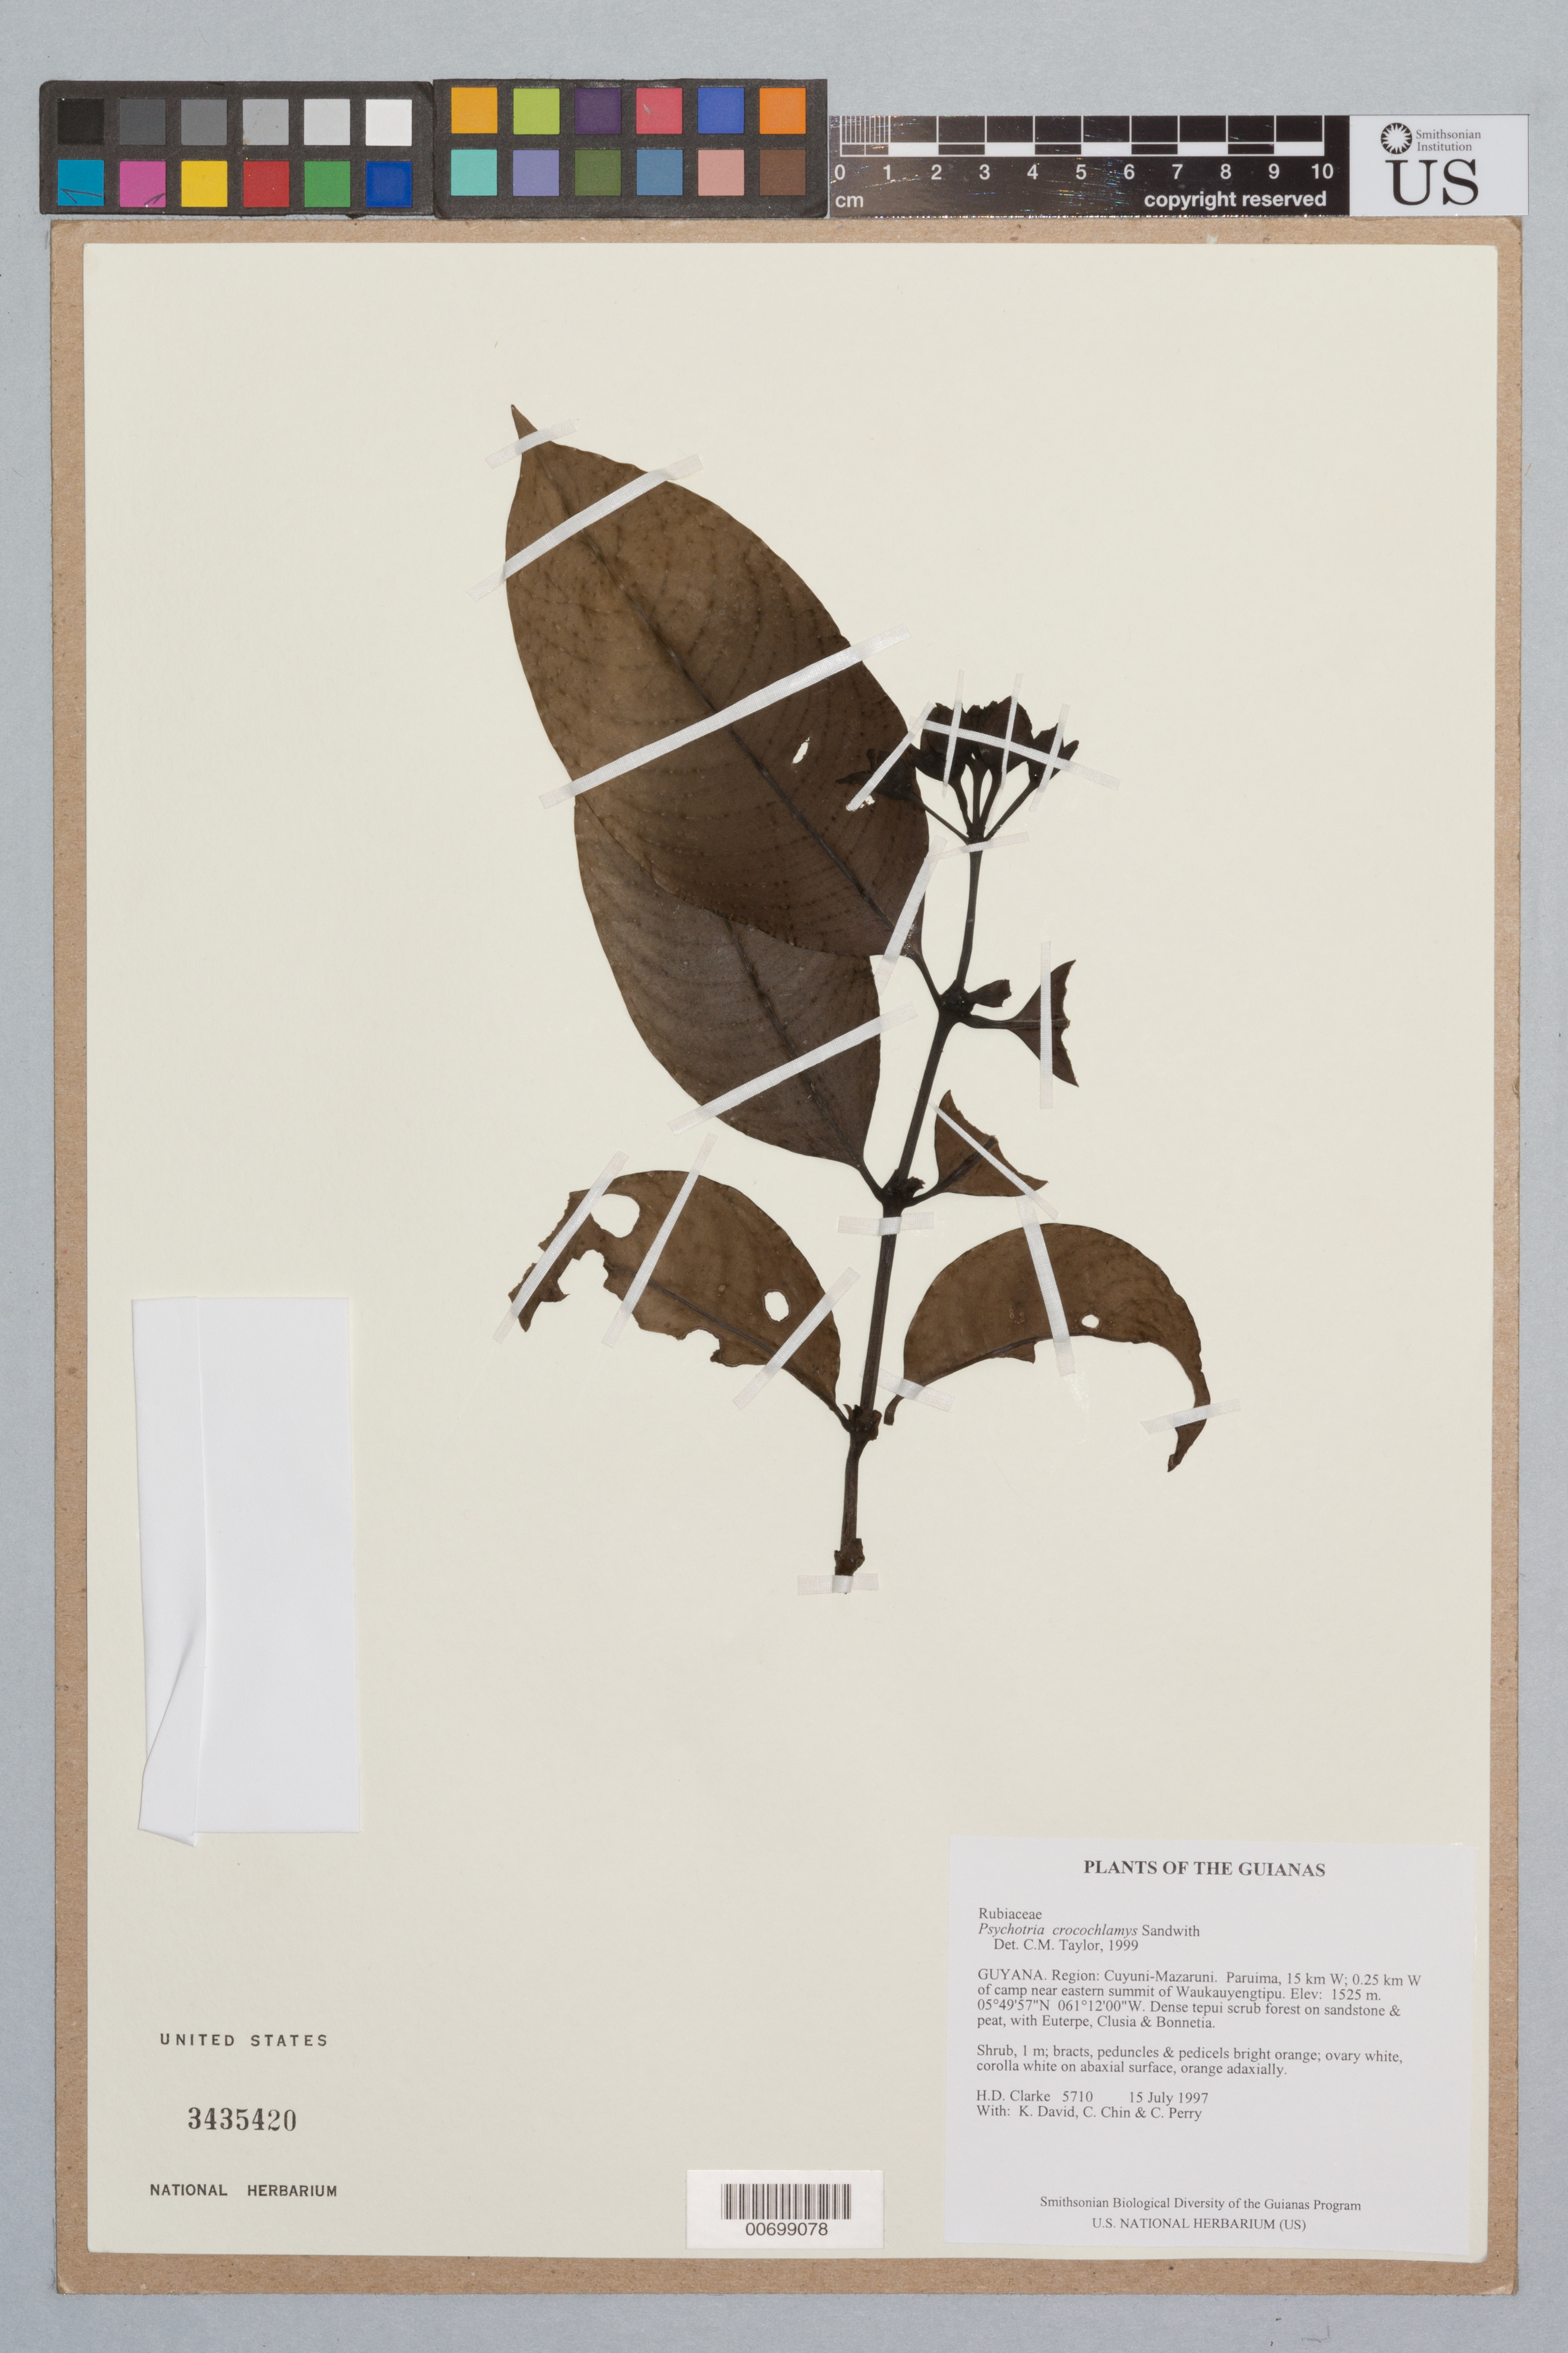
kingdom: Plantae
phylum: Tracheophyta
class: Magnoliopsida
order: Gentianales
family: Rubiaceae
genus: Palicourea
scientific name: Palicourea crocochlamys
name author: (Sandw.) Delprete & J.H. Kirkbr.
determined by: Kirkbride, J. H., Jr.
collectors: H. D. Clarke, K. David, C. Chin & C. Perry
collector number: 5710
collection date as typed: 15 July 1997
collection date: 1997-07-15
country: Guyana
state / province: Cuyuni-Mazaruni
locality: Paruima, 15 km W; 0.25 km W of camp near eastern summit of Waukauyengtipu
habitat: Dense tepui scrub forest on sandstone & peat, with Euterpe, Clusia & Bonnetia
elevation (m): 1525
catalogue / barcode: US 3435420